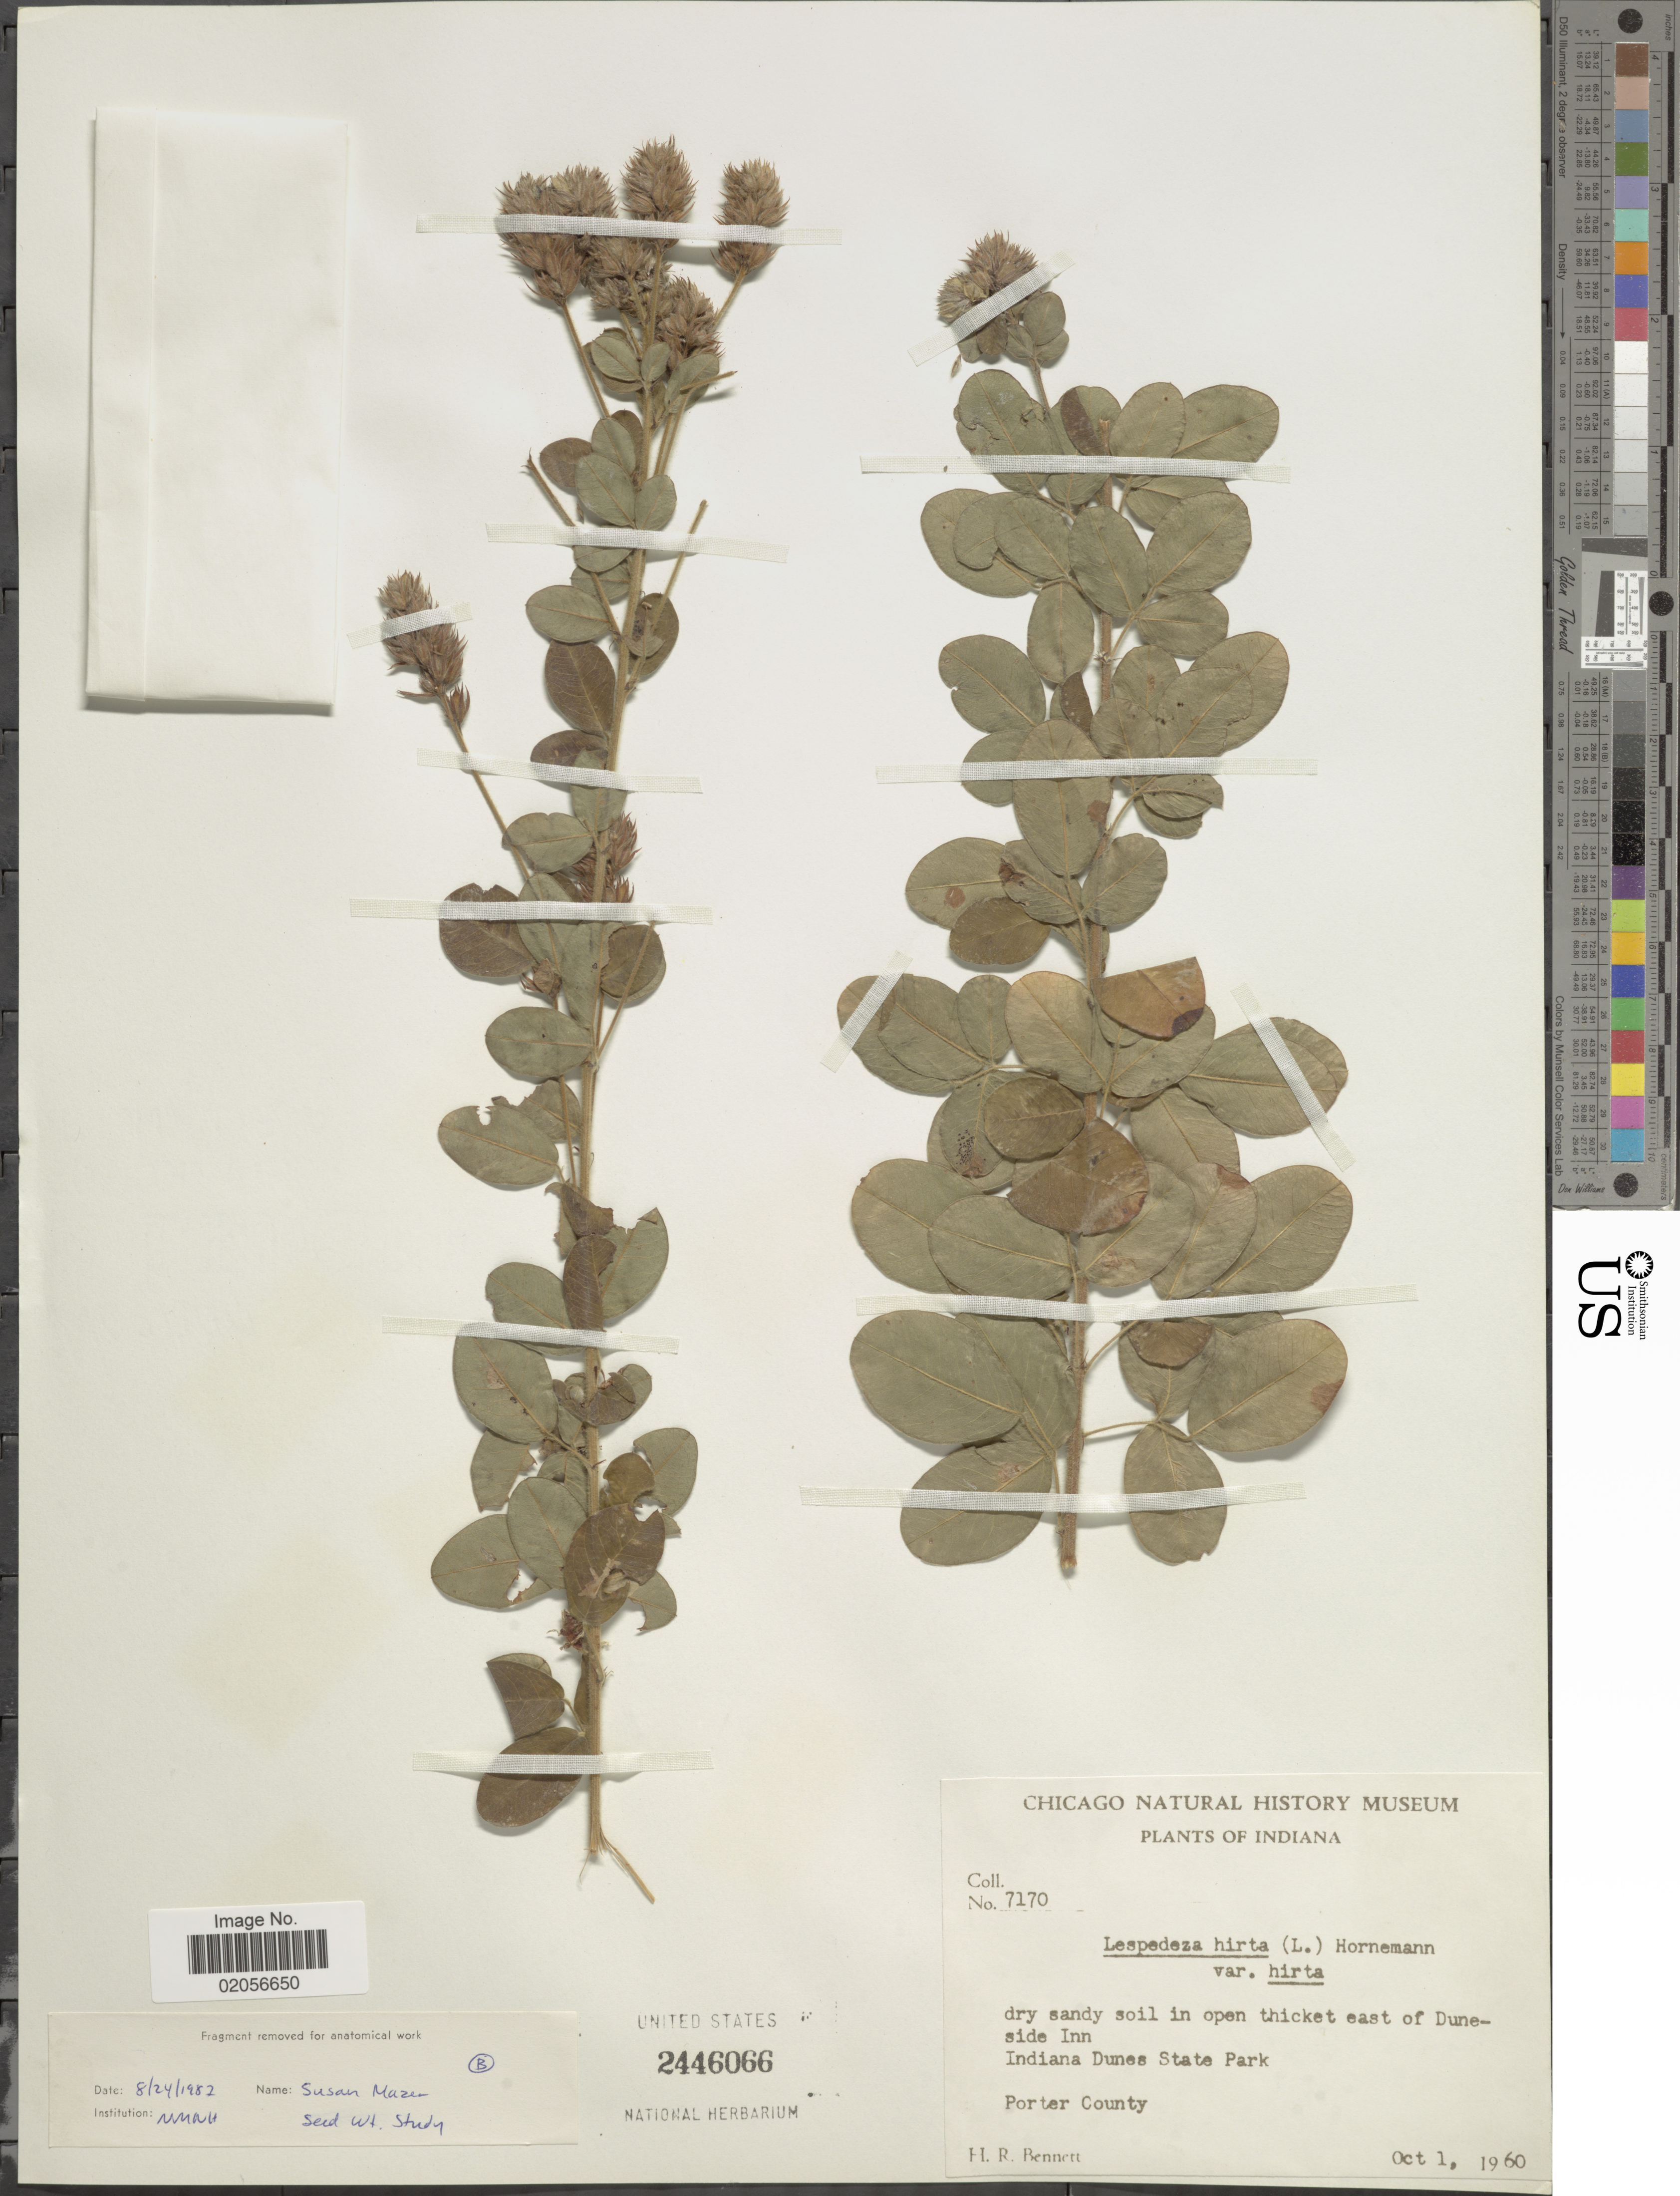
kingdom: Plantae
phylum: Tracheophyta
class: Magnoliopsida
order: Fabales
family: Fabaceae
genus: Lespedeza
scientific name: Lespedeza hirta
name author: (L.) Hornem.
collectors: H. R. Bennett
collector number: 7170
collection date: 1960-10-01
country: United States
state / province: Indiana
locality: Dry sandy soil in open thicket east of Duneside Inn, Indiana Dunes State Park, Porter County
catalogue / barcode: US 2446066